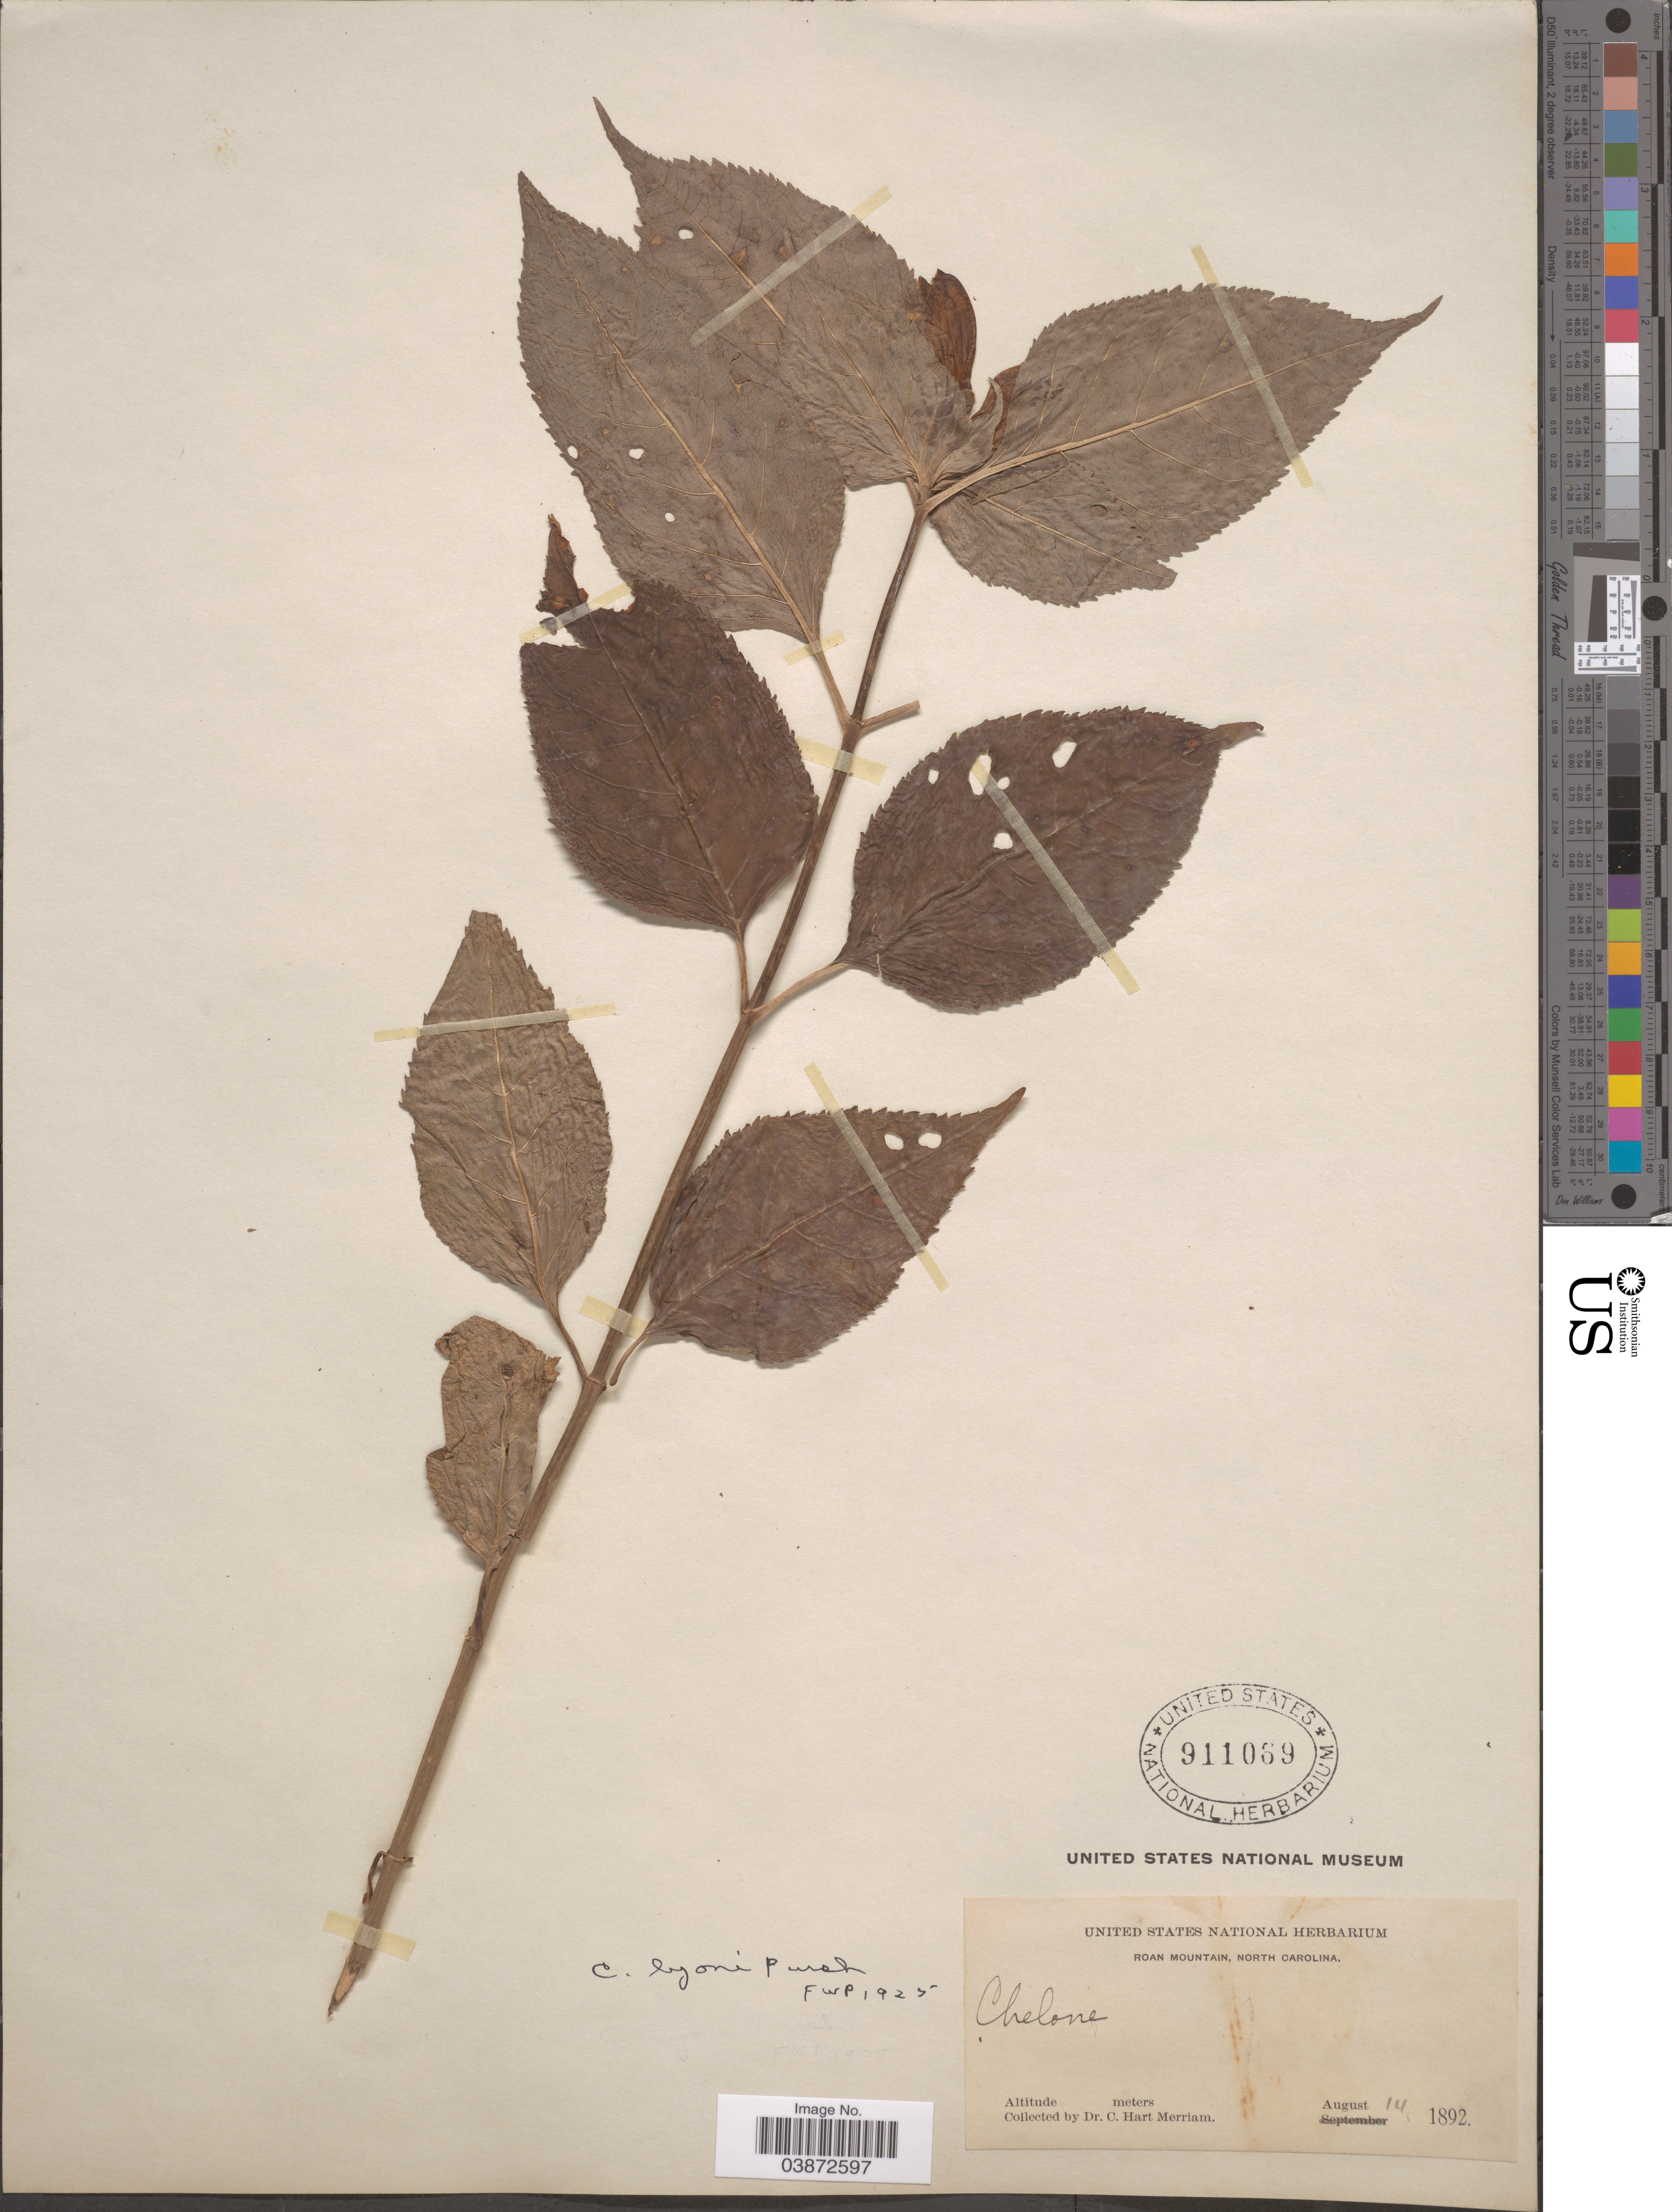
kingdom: Plantae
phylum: Tracheophyta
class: Magnoliopsida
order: Lamiales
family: Plantaginaceae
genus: Chelone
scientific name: Chelone lyonii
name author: Pursh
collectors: C. Merriam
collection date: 1892-08-14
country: United States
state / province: North Carolina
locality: Roan Mountain.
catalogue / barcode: US 911069